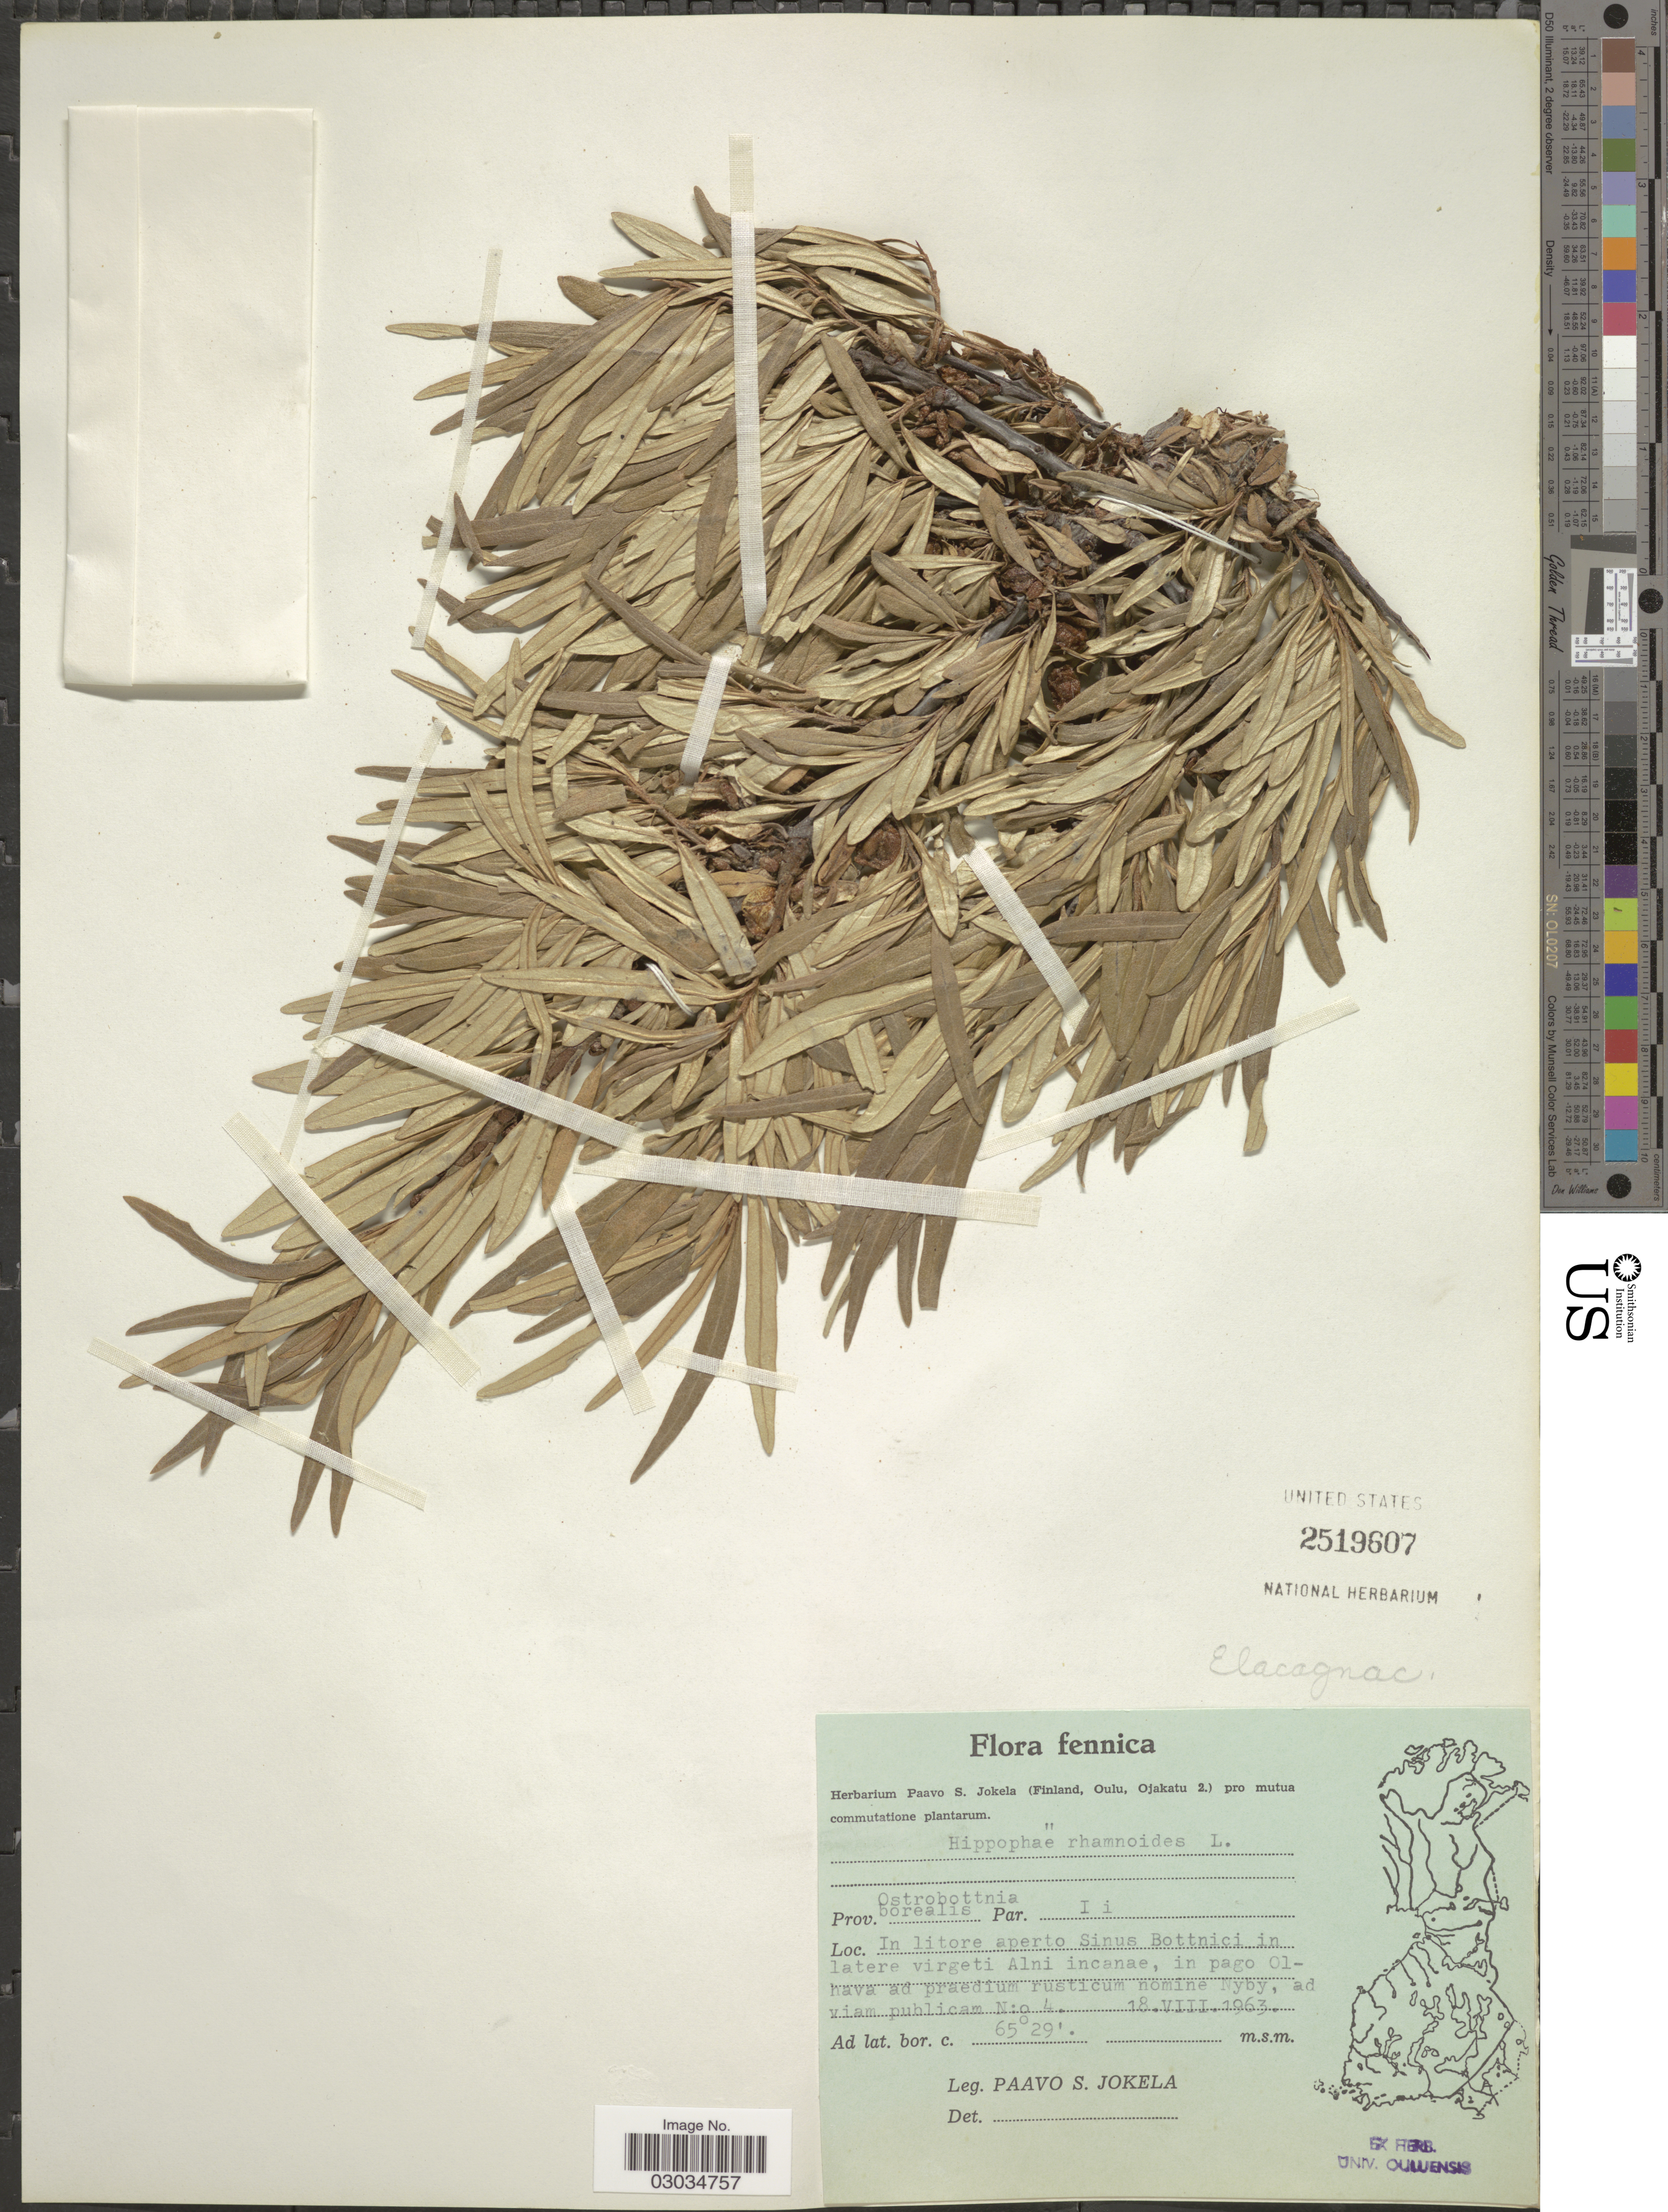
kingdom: Plantae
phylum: Tracheophyta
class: Magnoliopsida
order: Rosales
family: Elaeagnaceae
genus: Hippophae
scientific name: Hippophae rhamnoides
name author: L.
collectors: P. Jokela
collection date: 1963-08-18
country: Finland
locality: Fennica. In litore aperto Sinus Bottnici in latere virgeti Alni incanae, in pago Olhava ad praedium rusticum nomine Nyby, ad viam publicam.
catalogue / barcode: US 2519607